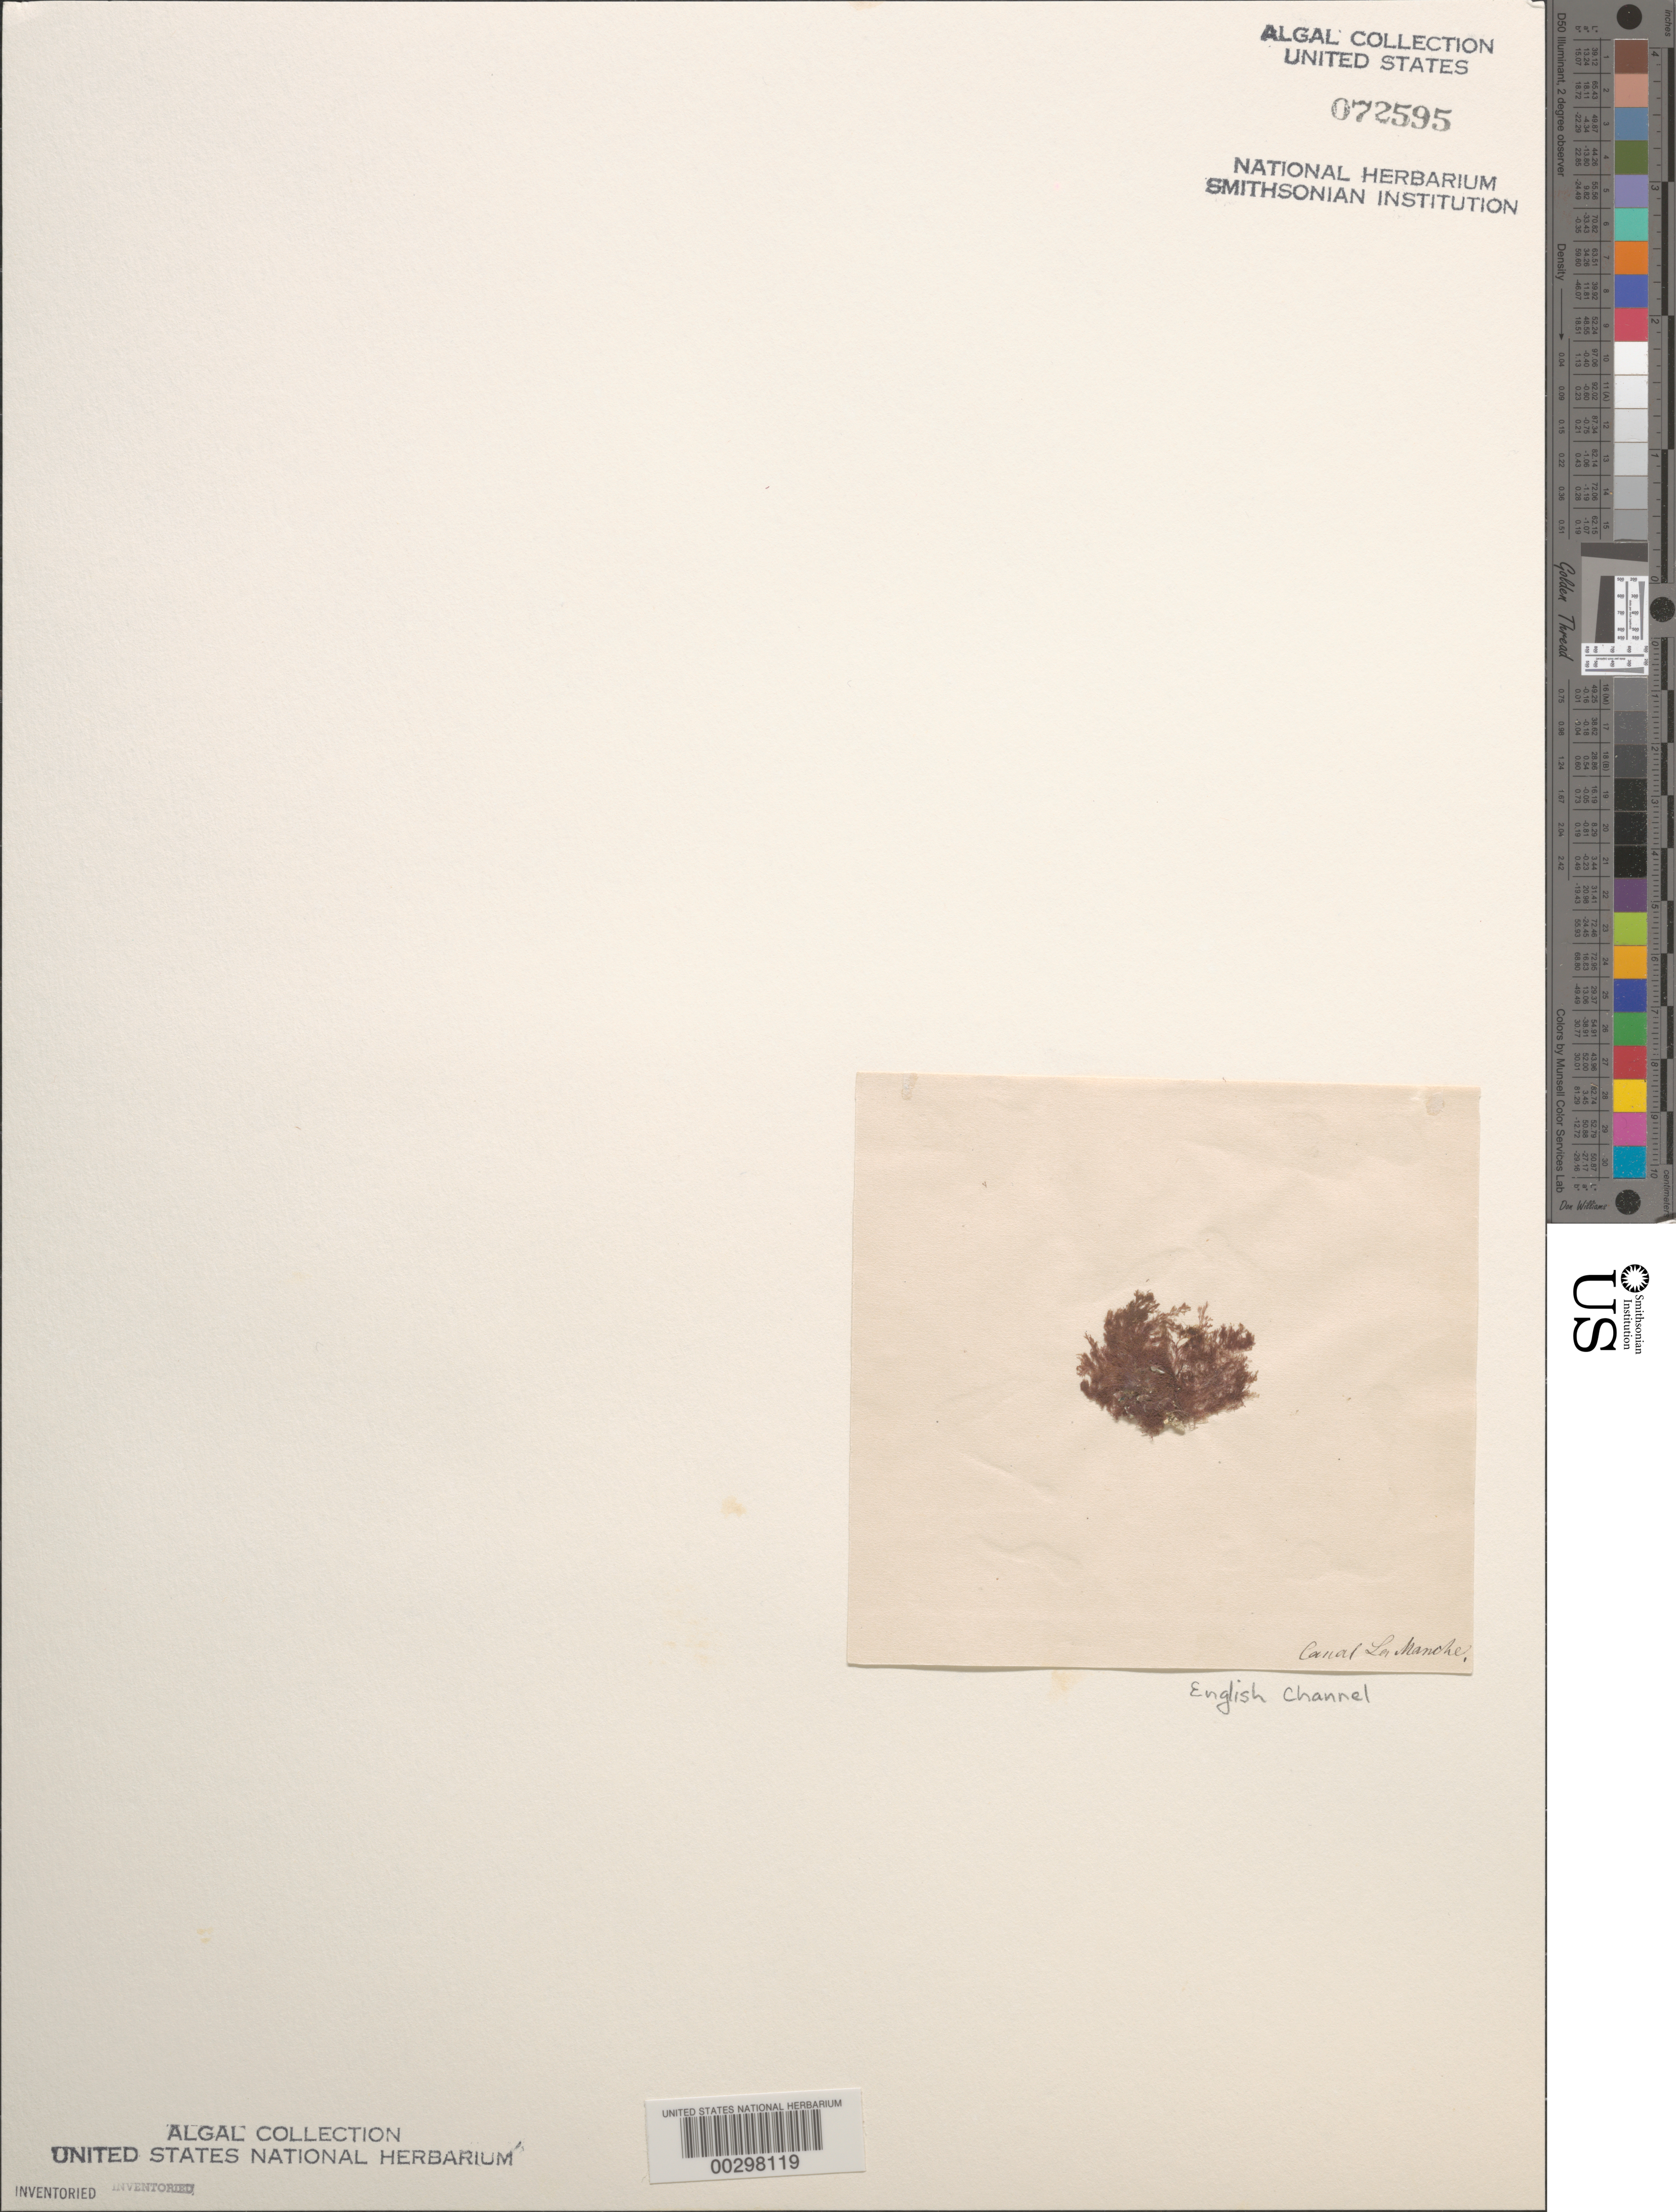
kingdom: Plantae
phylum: Rhodophyta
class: Florideophyceae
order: Ceramiales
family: Ceramiaceae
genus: Ceramium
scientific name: Ceramium diaphanum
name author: (Lightf.) Roth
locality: English Channel (Canal La Manche)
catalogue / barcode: US 72595